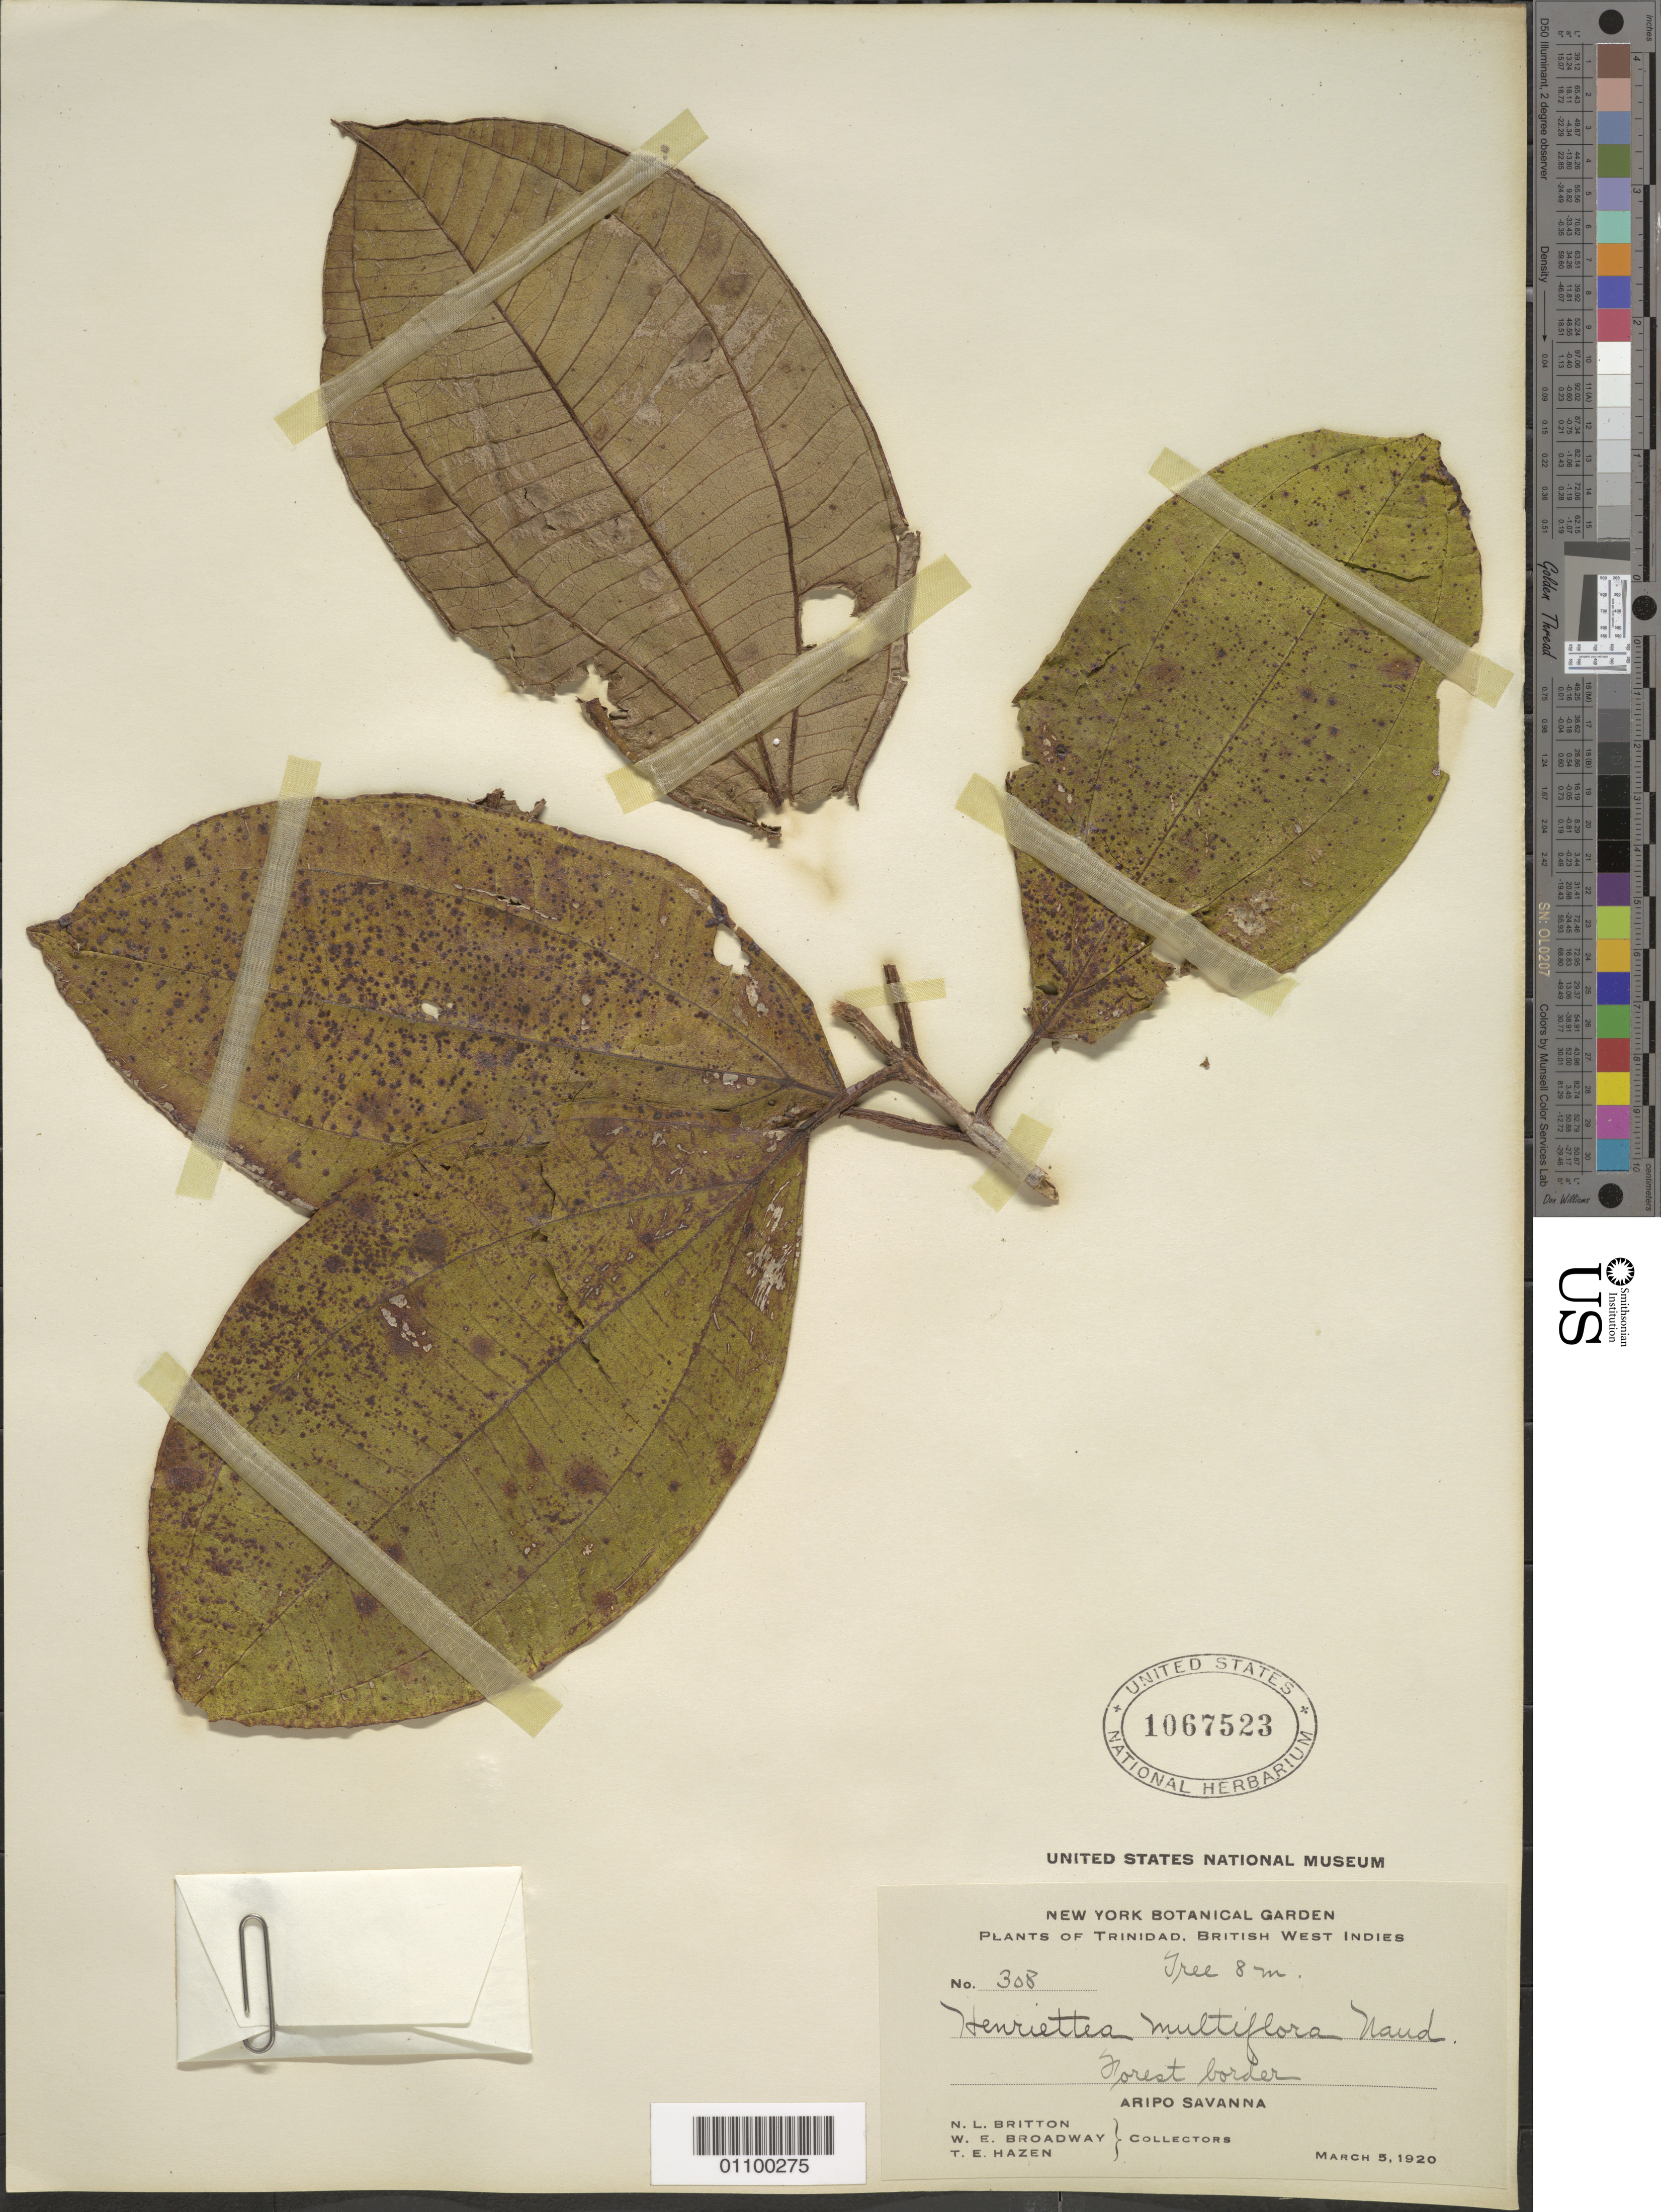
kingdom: Plantae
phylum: Tracheophyta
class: Magnoliopsida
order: Myrtales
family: Melastomataceae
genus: Henriettea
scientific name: Henriettea multiflora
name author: Naudin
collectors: N. Britton, N. Britton, W. E. Broadway & T. E. Hazen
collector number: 308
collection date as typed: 05 Mar 1920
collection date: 1920-03-05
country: Trinidad and Tobago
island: Trinidad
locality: Aripo Savanna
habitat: forest border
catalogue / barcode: US 1067523